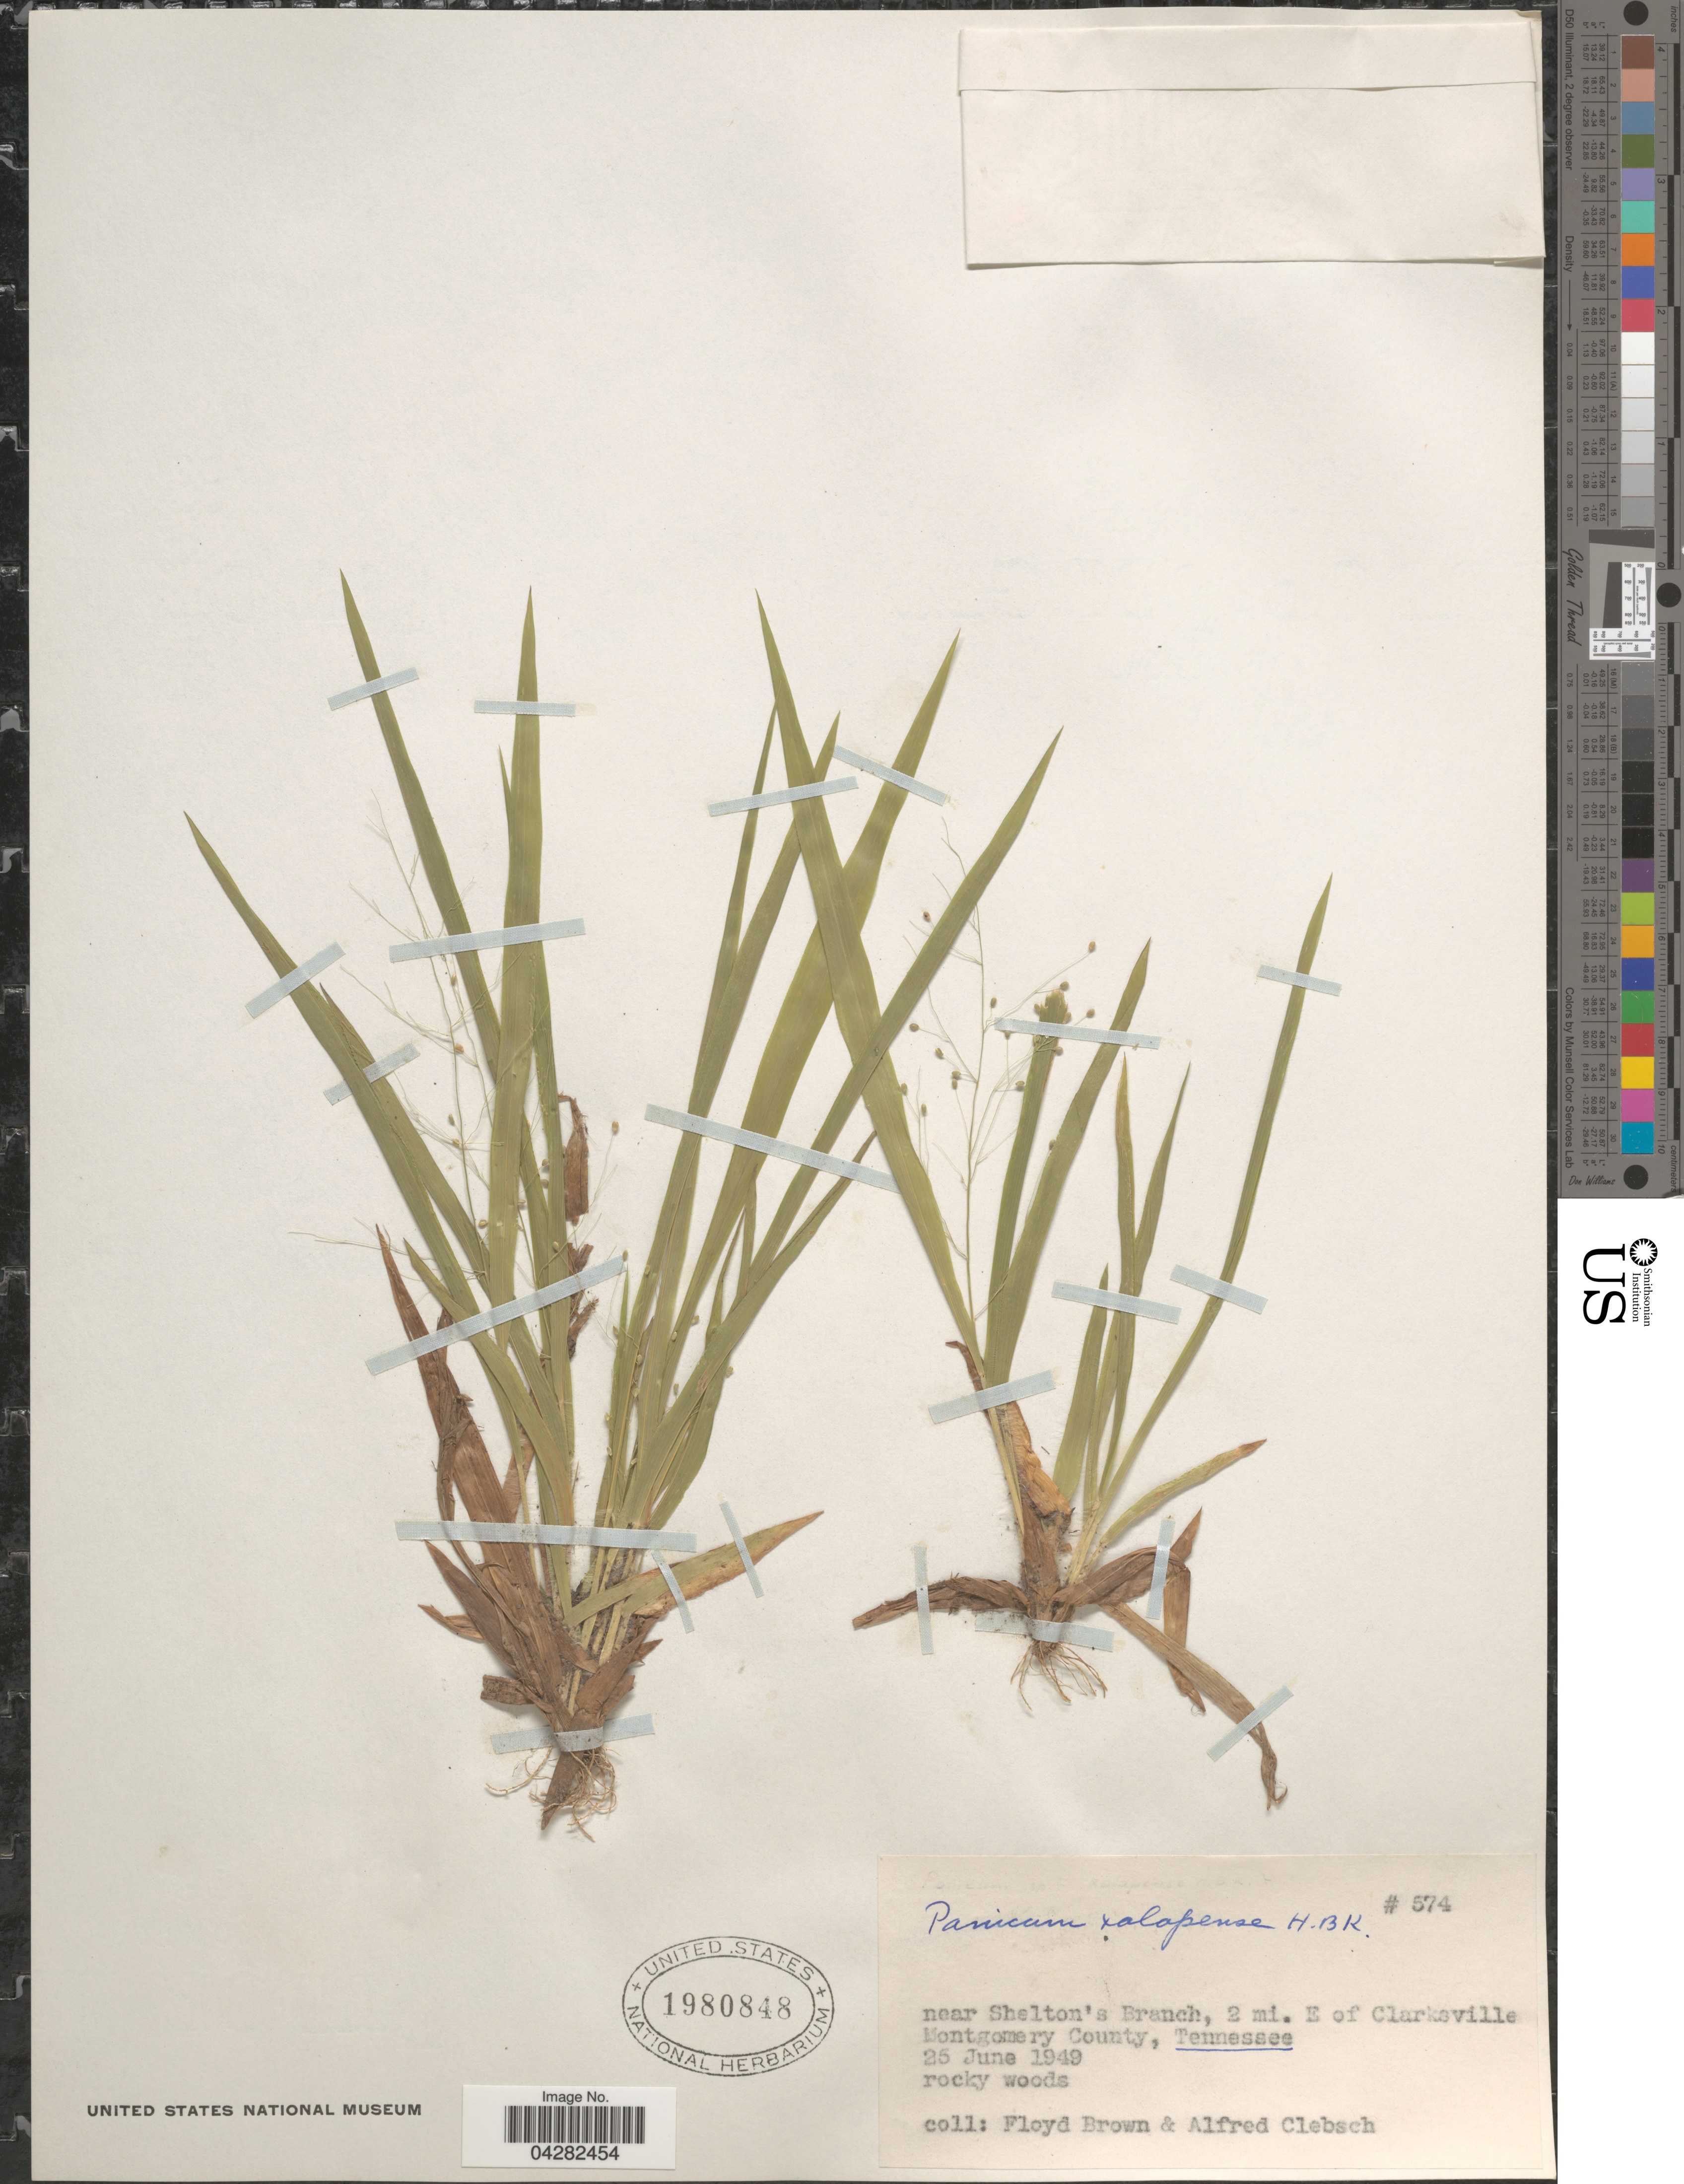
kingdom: Plantae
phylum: Tracheophyta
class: Liliopsida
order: Poales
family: Poaceae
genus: Dichanthelium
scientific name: Dichanthelium laxiflorum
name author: (Lam.) Gould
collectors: F. Brown & A. Clebsch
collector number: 574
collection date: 1949-06-25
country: United States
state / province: Tennessee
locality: Near Shelton's Branch, 2 mi. E of Clarksville Montgomery County.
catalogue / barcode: US 1980848